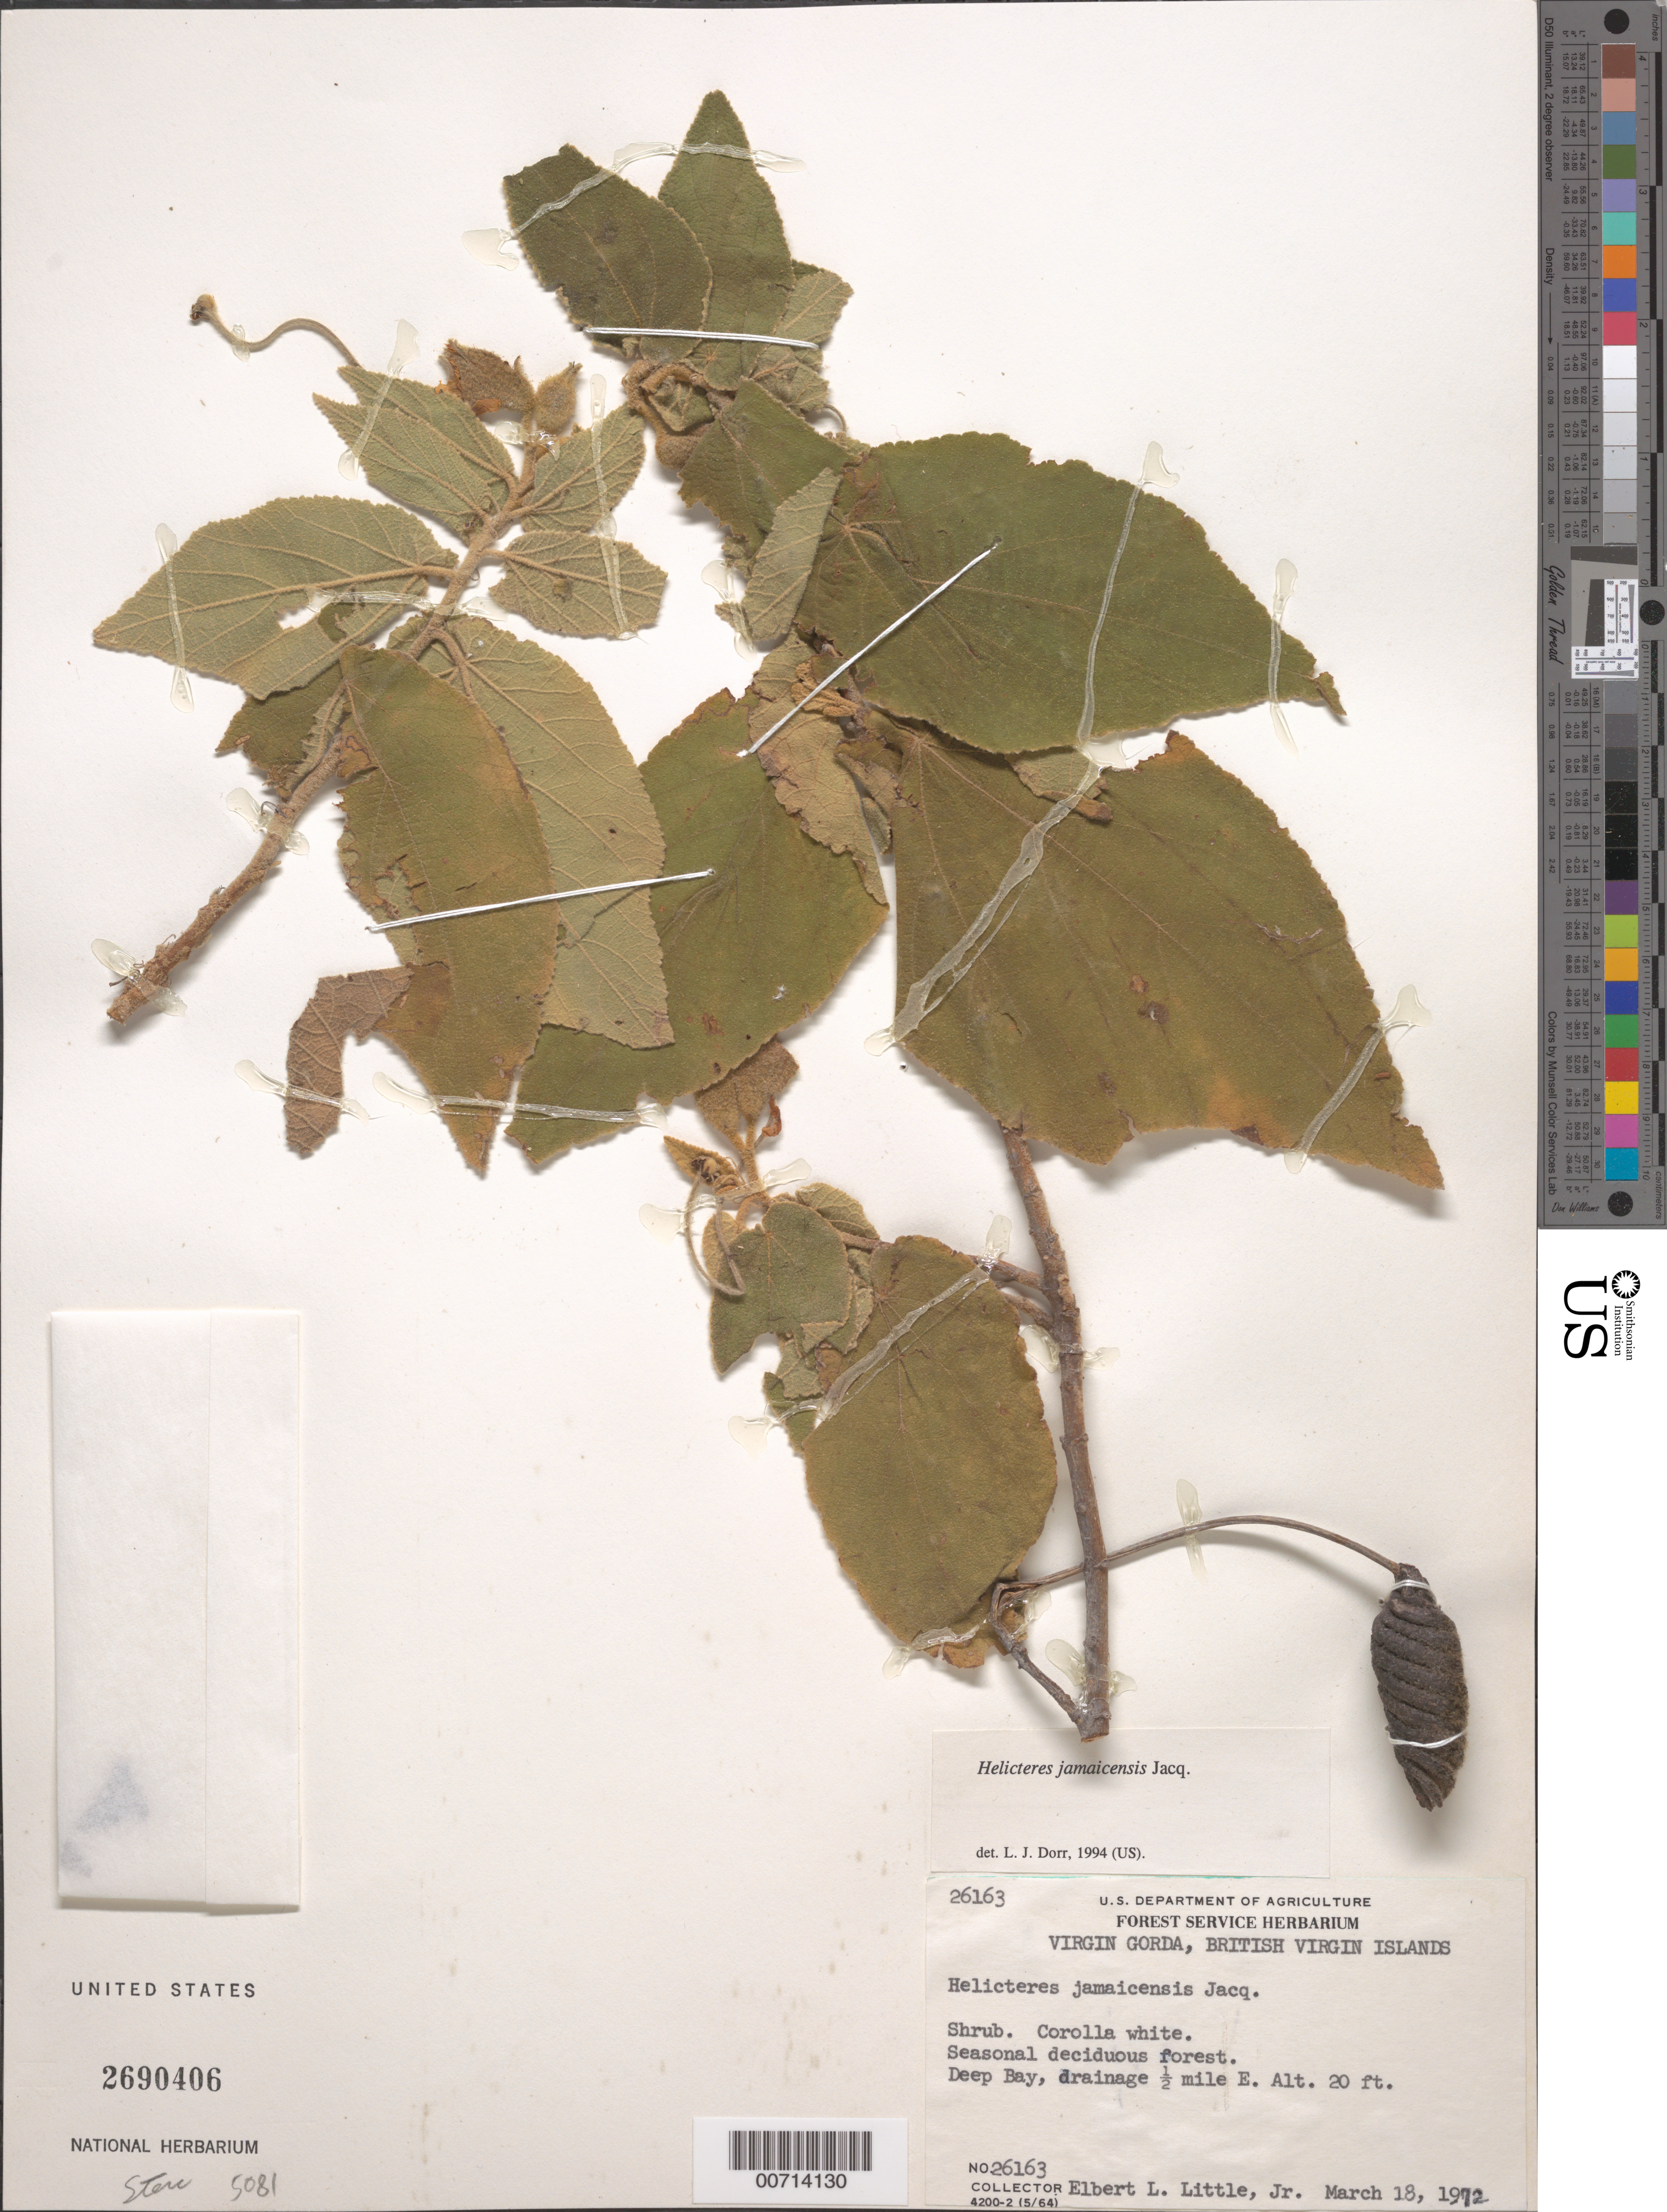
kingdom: Plantae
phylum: Tracheophyta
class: Magnoliopsida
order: Malvales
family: Malvaceae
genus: Helicteres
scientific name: Helicteres jamaicensis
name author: Jacq.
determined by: Dorr, L. J., (BOT), Smithsonian Institution - National Museum of Natural History (UNITED STATES)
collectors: E. L. Little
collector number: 26163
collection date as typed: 18 Mar 1972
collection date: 1972-03-18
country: British Virgin Islands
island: Virgin Gorda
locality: Deep Bay, drainage 1/2 mi E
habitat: Seasonal deciduous forest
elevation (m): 6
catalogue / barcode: US 2690406